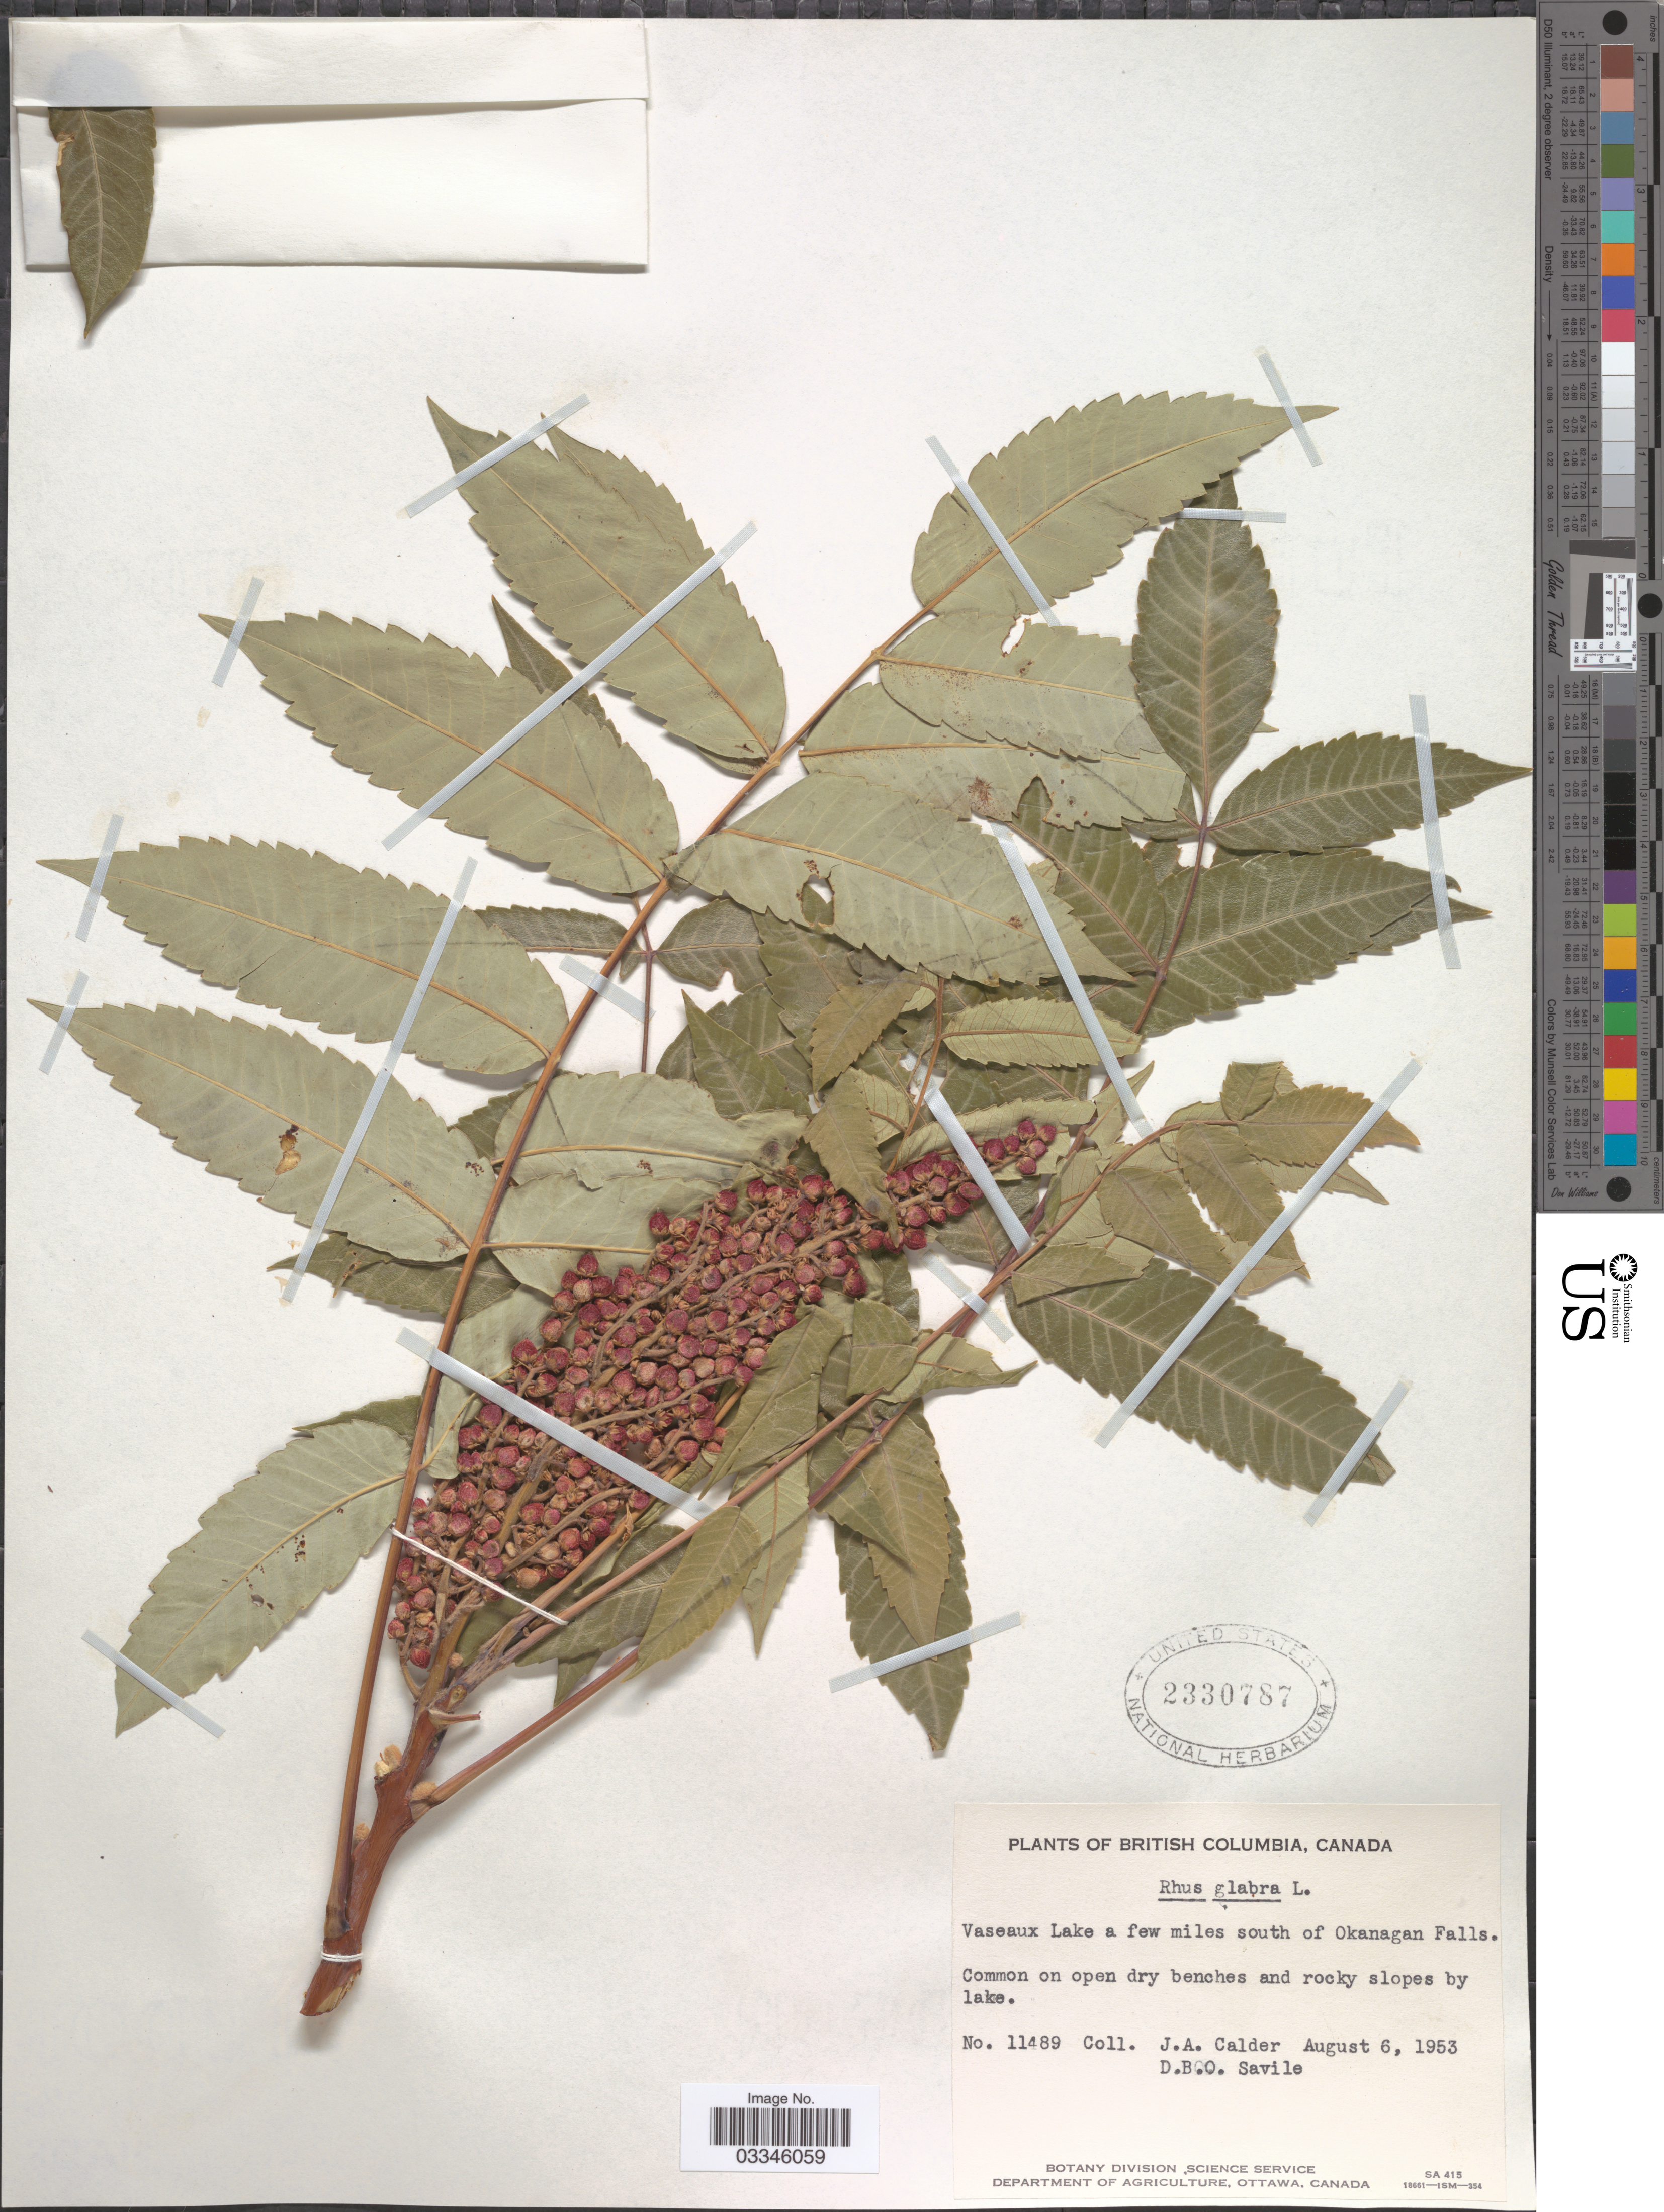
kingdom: Plantae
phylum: Tracheophyta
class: Magnoliopsida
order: Sapindales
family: Anacardiaceae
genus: Rhus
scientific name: Rhus glabra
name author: L.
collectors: J. A. Calder & D. Savile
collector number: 11489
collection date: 1953-08-06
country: Canada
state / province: British Columbia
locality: Vaseaux Lake a few miles south of Okanagan Falls.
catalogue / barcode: US 2330787